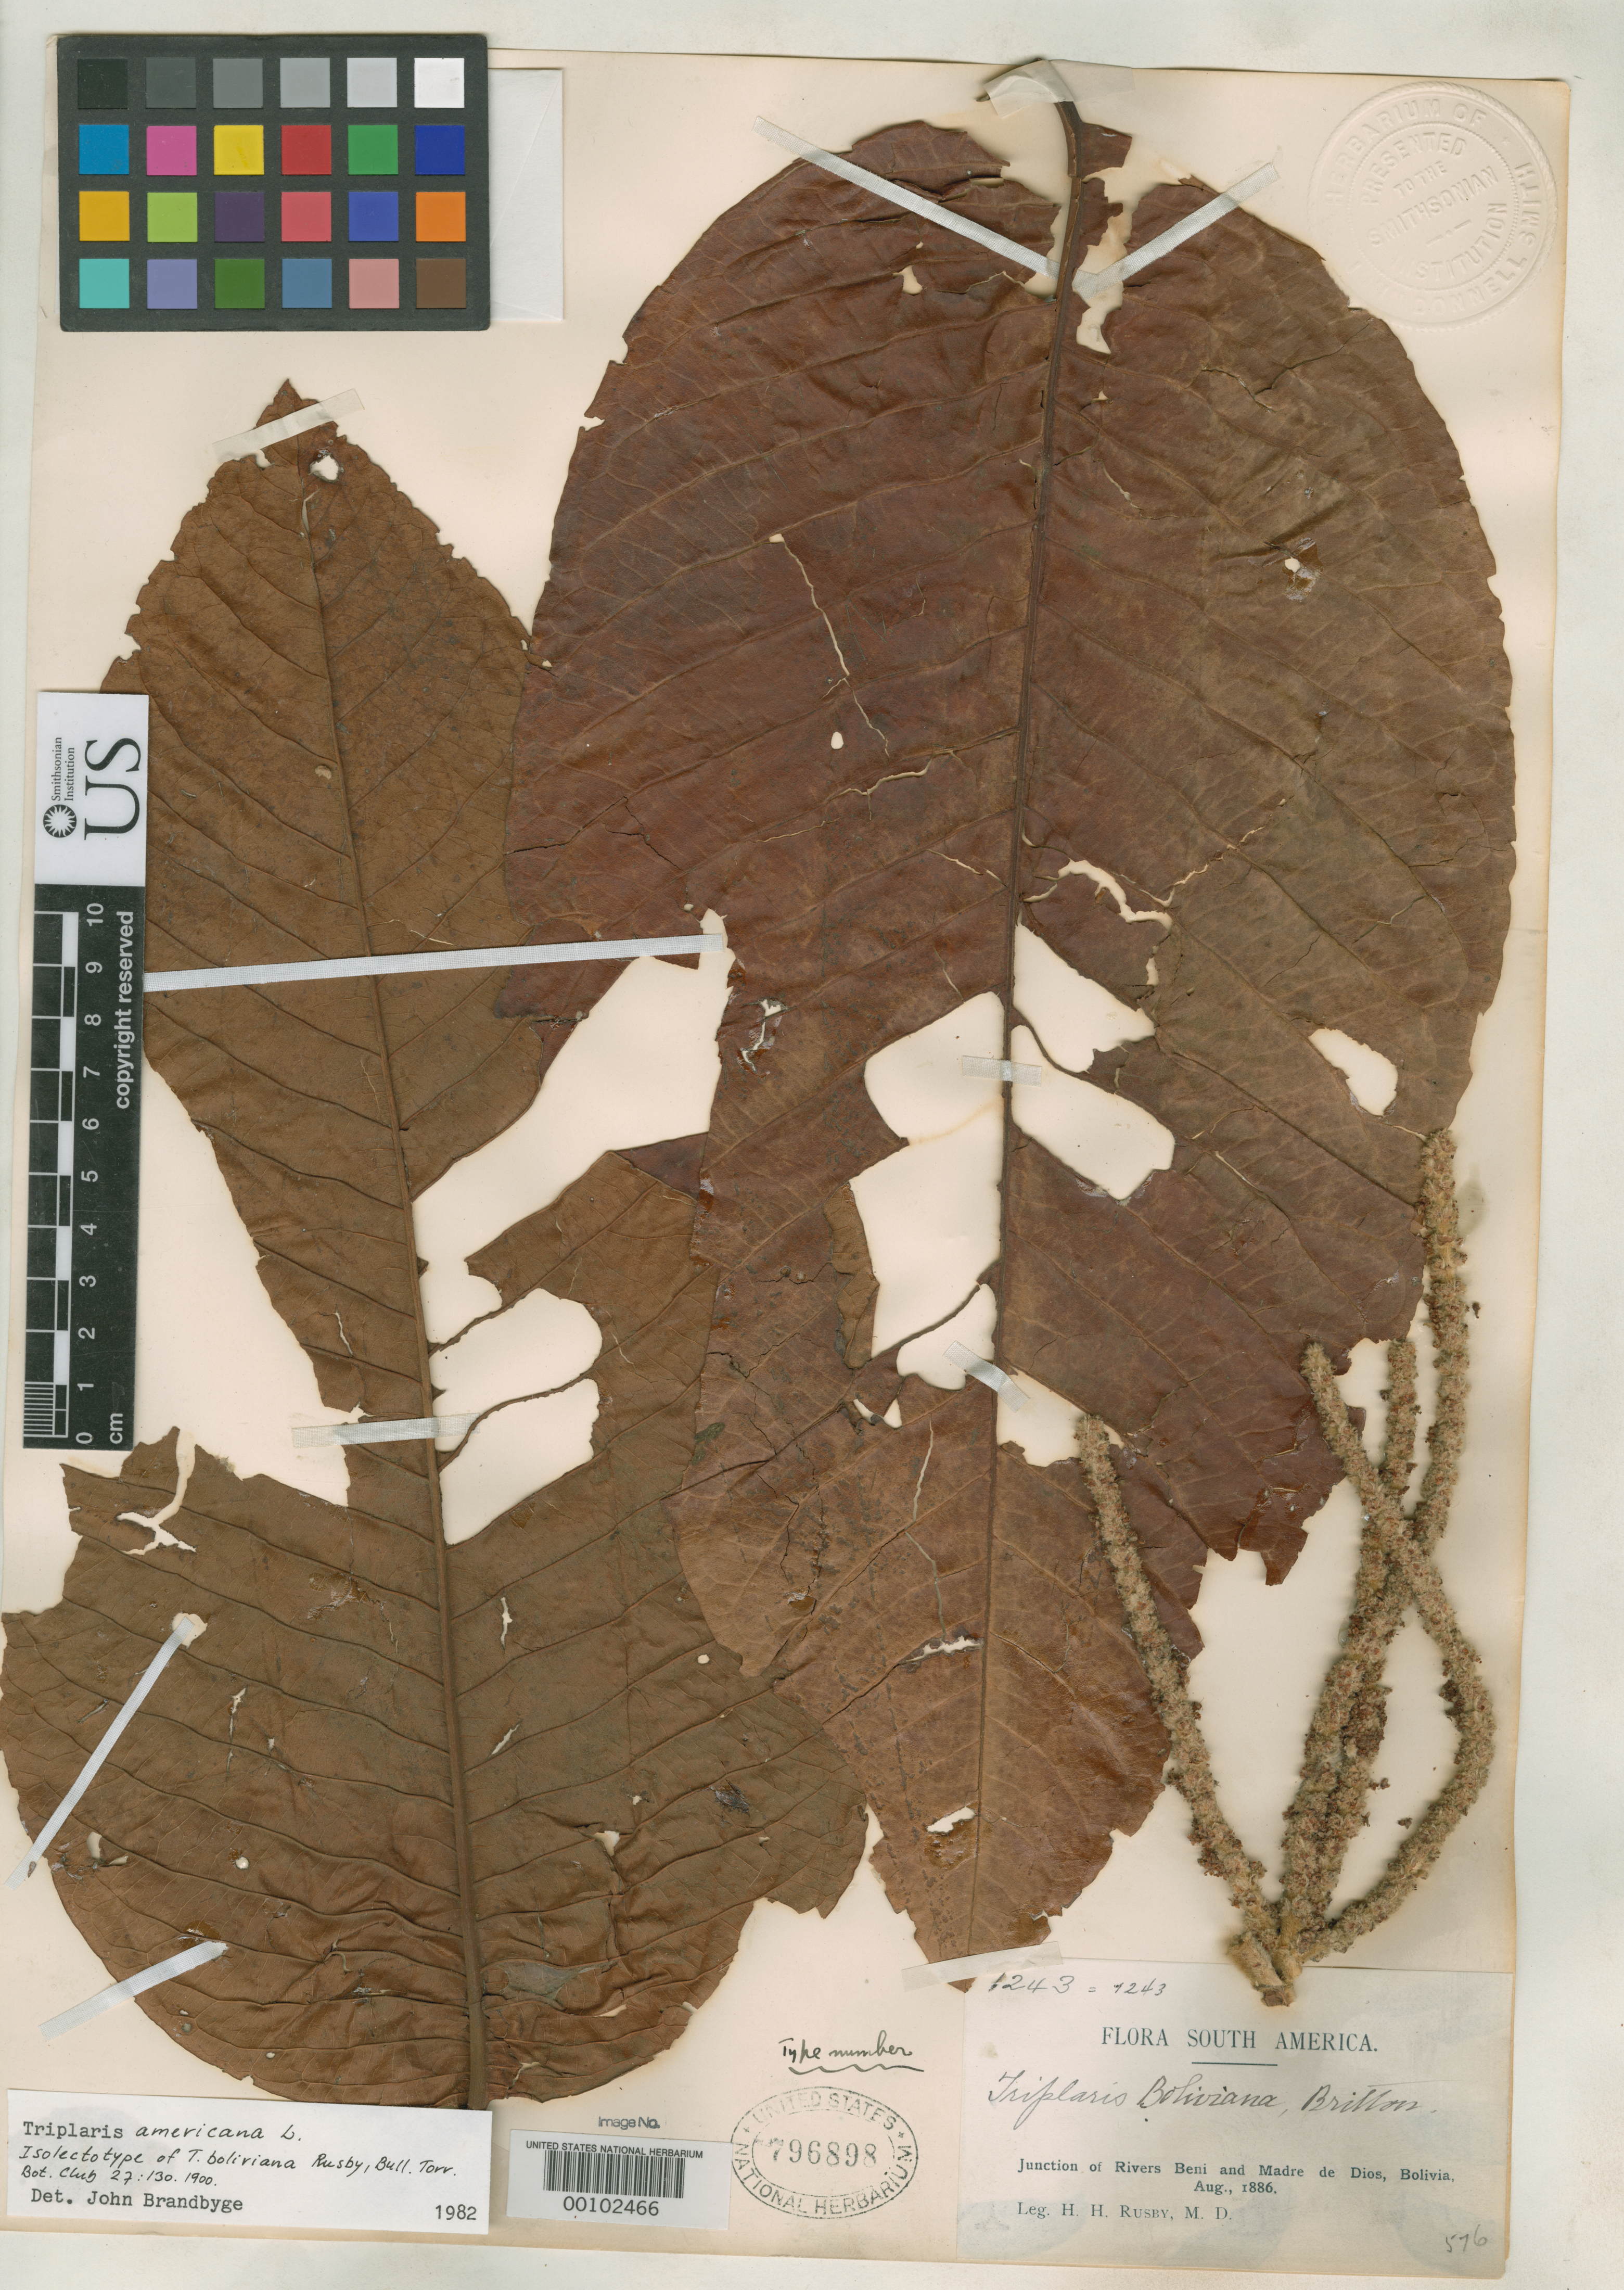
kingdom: Plantae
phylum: Tracheophyta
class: Magnoliopsida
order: Caryophyllales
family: Polygonaceae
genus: Triplaris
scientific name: Triplaris boliviana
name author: Britton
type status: Isolectotype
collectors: H. H. Rusby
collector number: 1243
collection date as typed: Aug 1886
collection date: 1886-08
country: Bolivia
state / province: Beni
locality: Junction of Rivers Beni and Madre de Dios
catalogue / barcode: US 796898